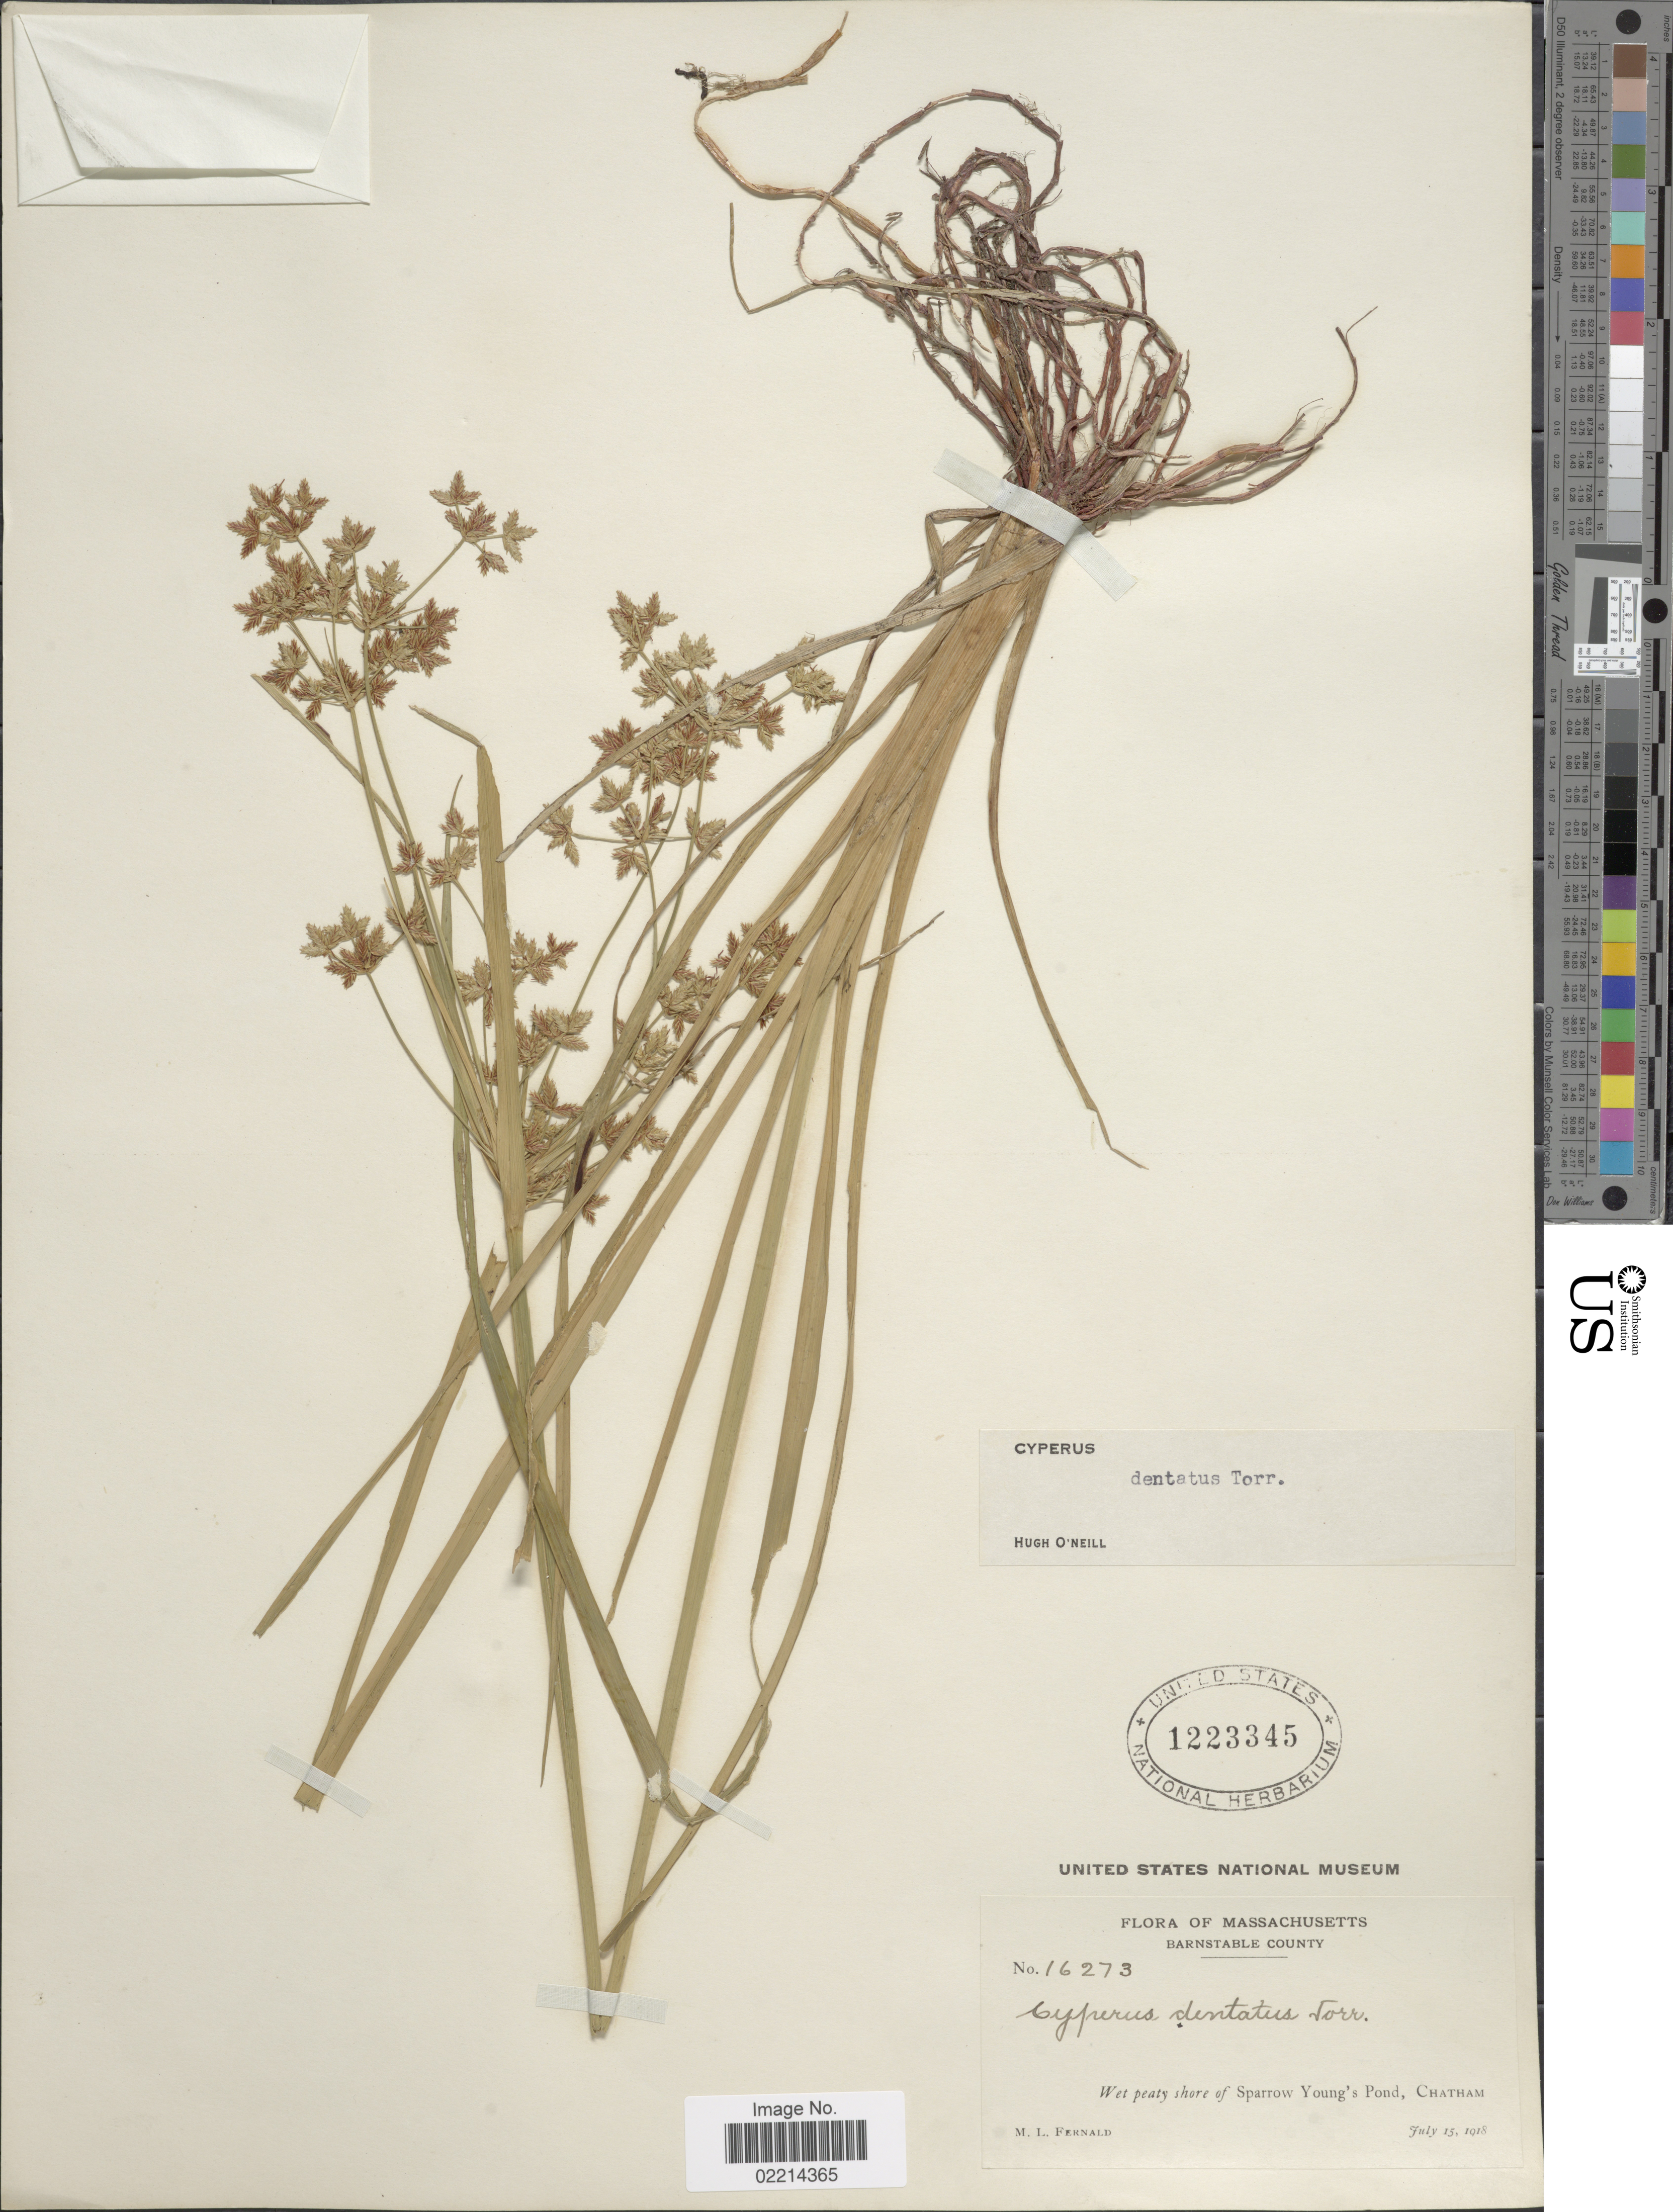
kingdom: Plantae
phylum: Tracheophyta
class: Liliopsida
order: Poales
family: Cyperaceae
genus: Cyperus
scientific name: Cyperus dentatus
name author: Torr.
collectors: M. L. Fernald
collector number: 16273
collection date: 1918-07-15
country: United States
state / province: Massachusetts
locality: Barnstable County, Wet peaty shore of Sparrow Young's Pond, Chatham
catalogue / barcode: US 1223345